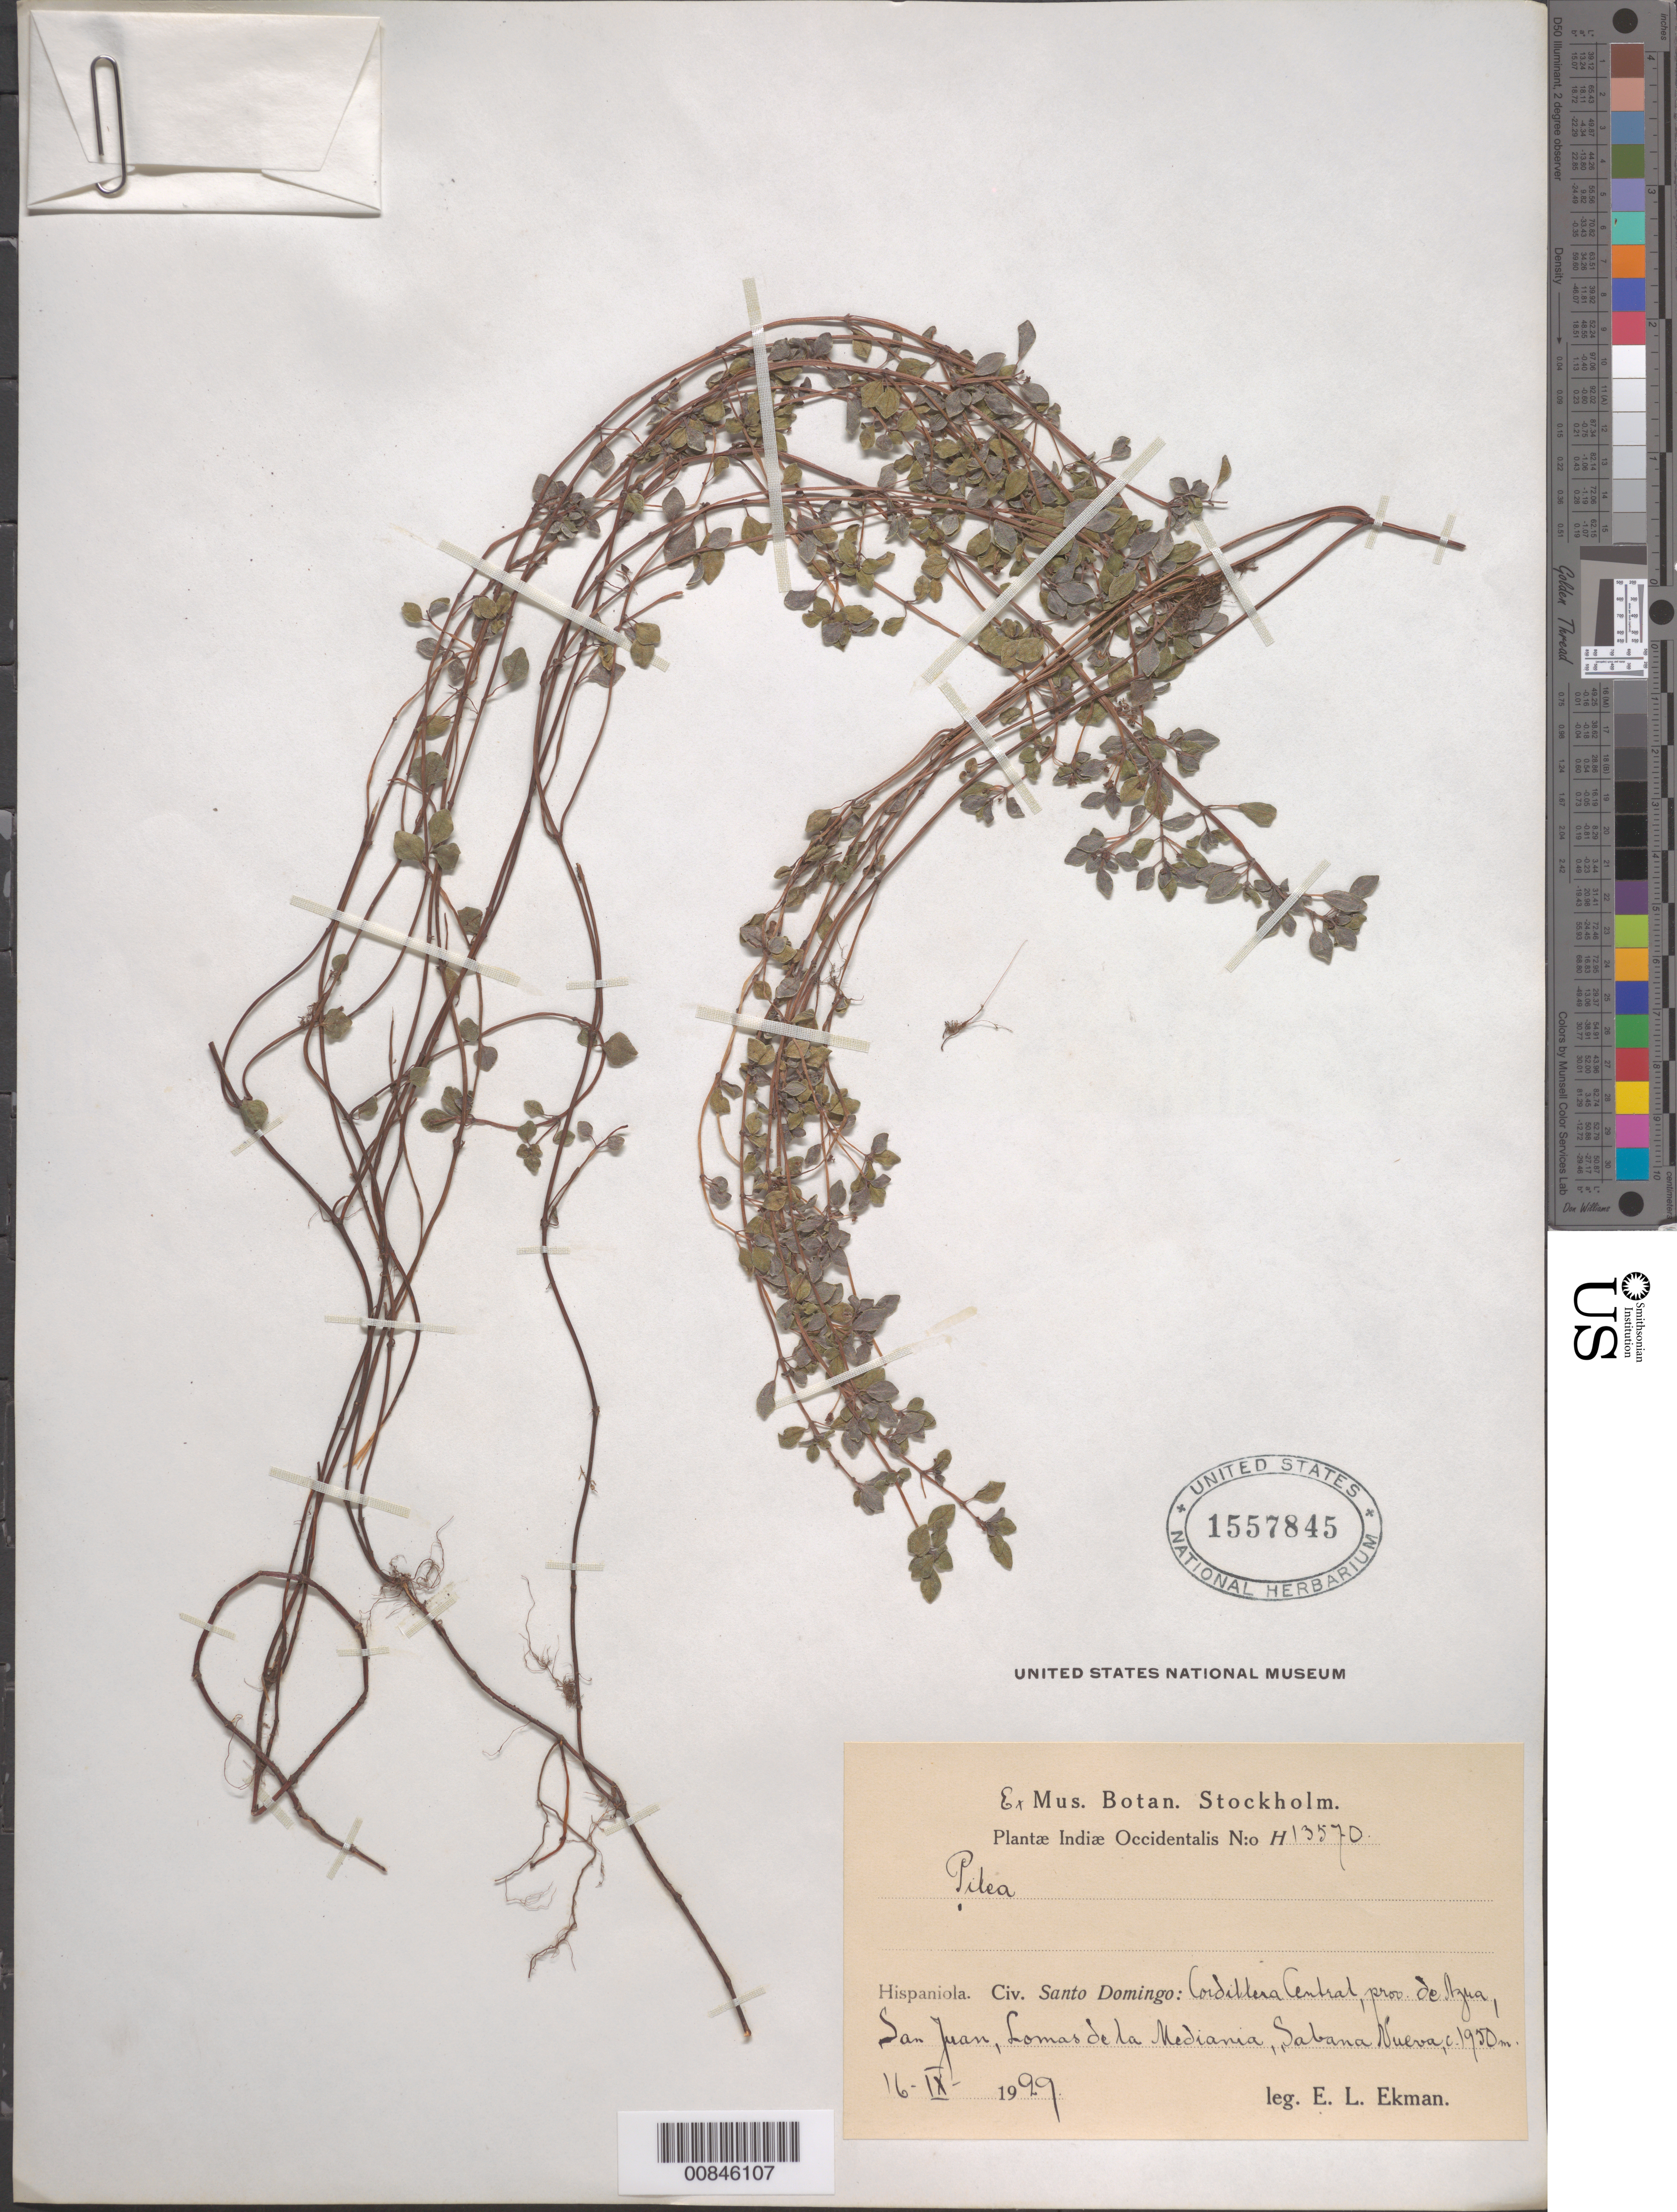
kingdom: Plantae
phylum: Tracheophyta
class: Magnoliopsida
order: Rosales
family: Urticaceae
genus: Pilea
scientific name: Pilea sp.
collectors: E. L. Ekman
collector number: H 13570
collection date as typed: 16 Sep 1929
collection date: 1929-09-16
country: Dominican Republic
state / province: Azua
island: Hispaniola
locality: Cordillera Central, San Juan, Lomas de la Mediania, Sabana Nueva.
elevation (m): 1950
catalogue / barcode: US 1557845